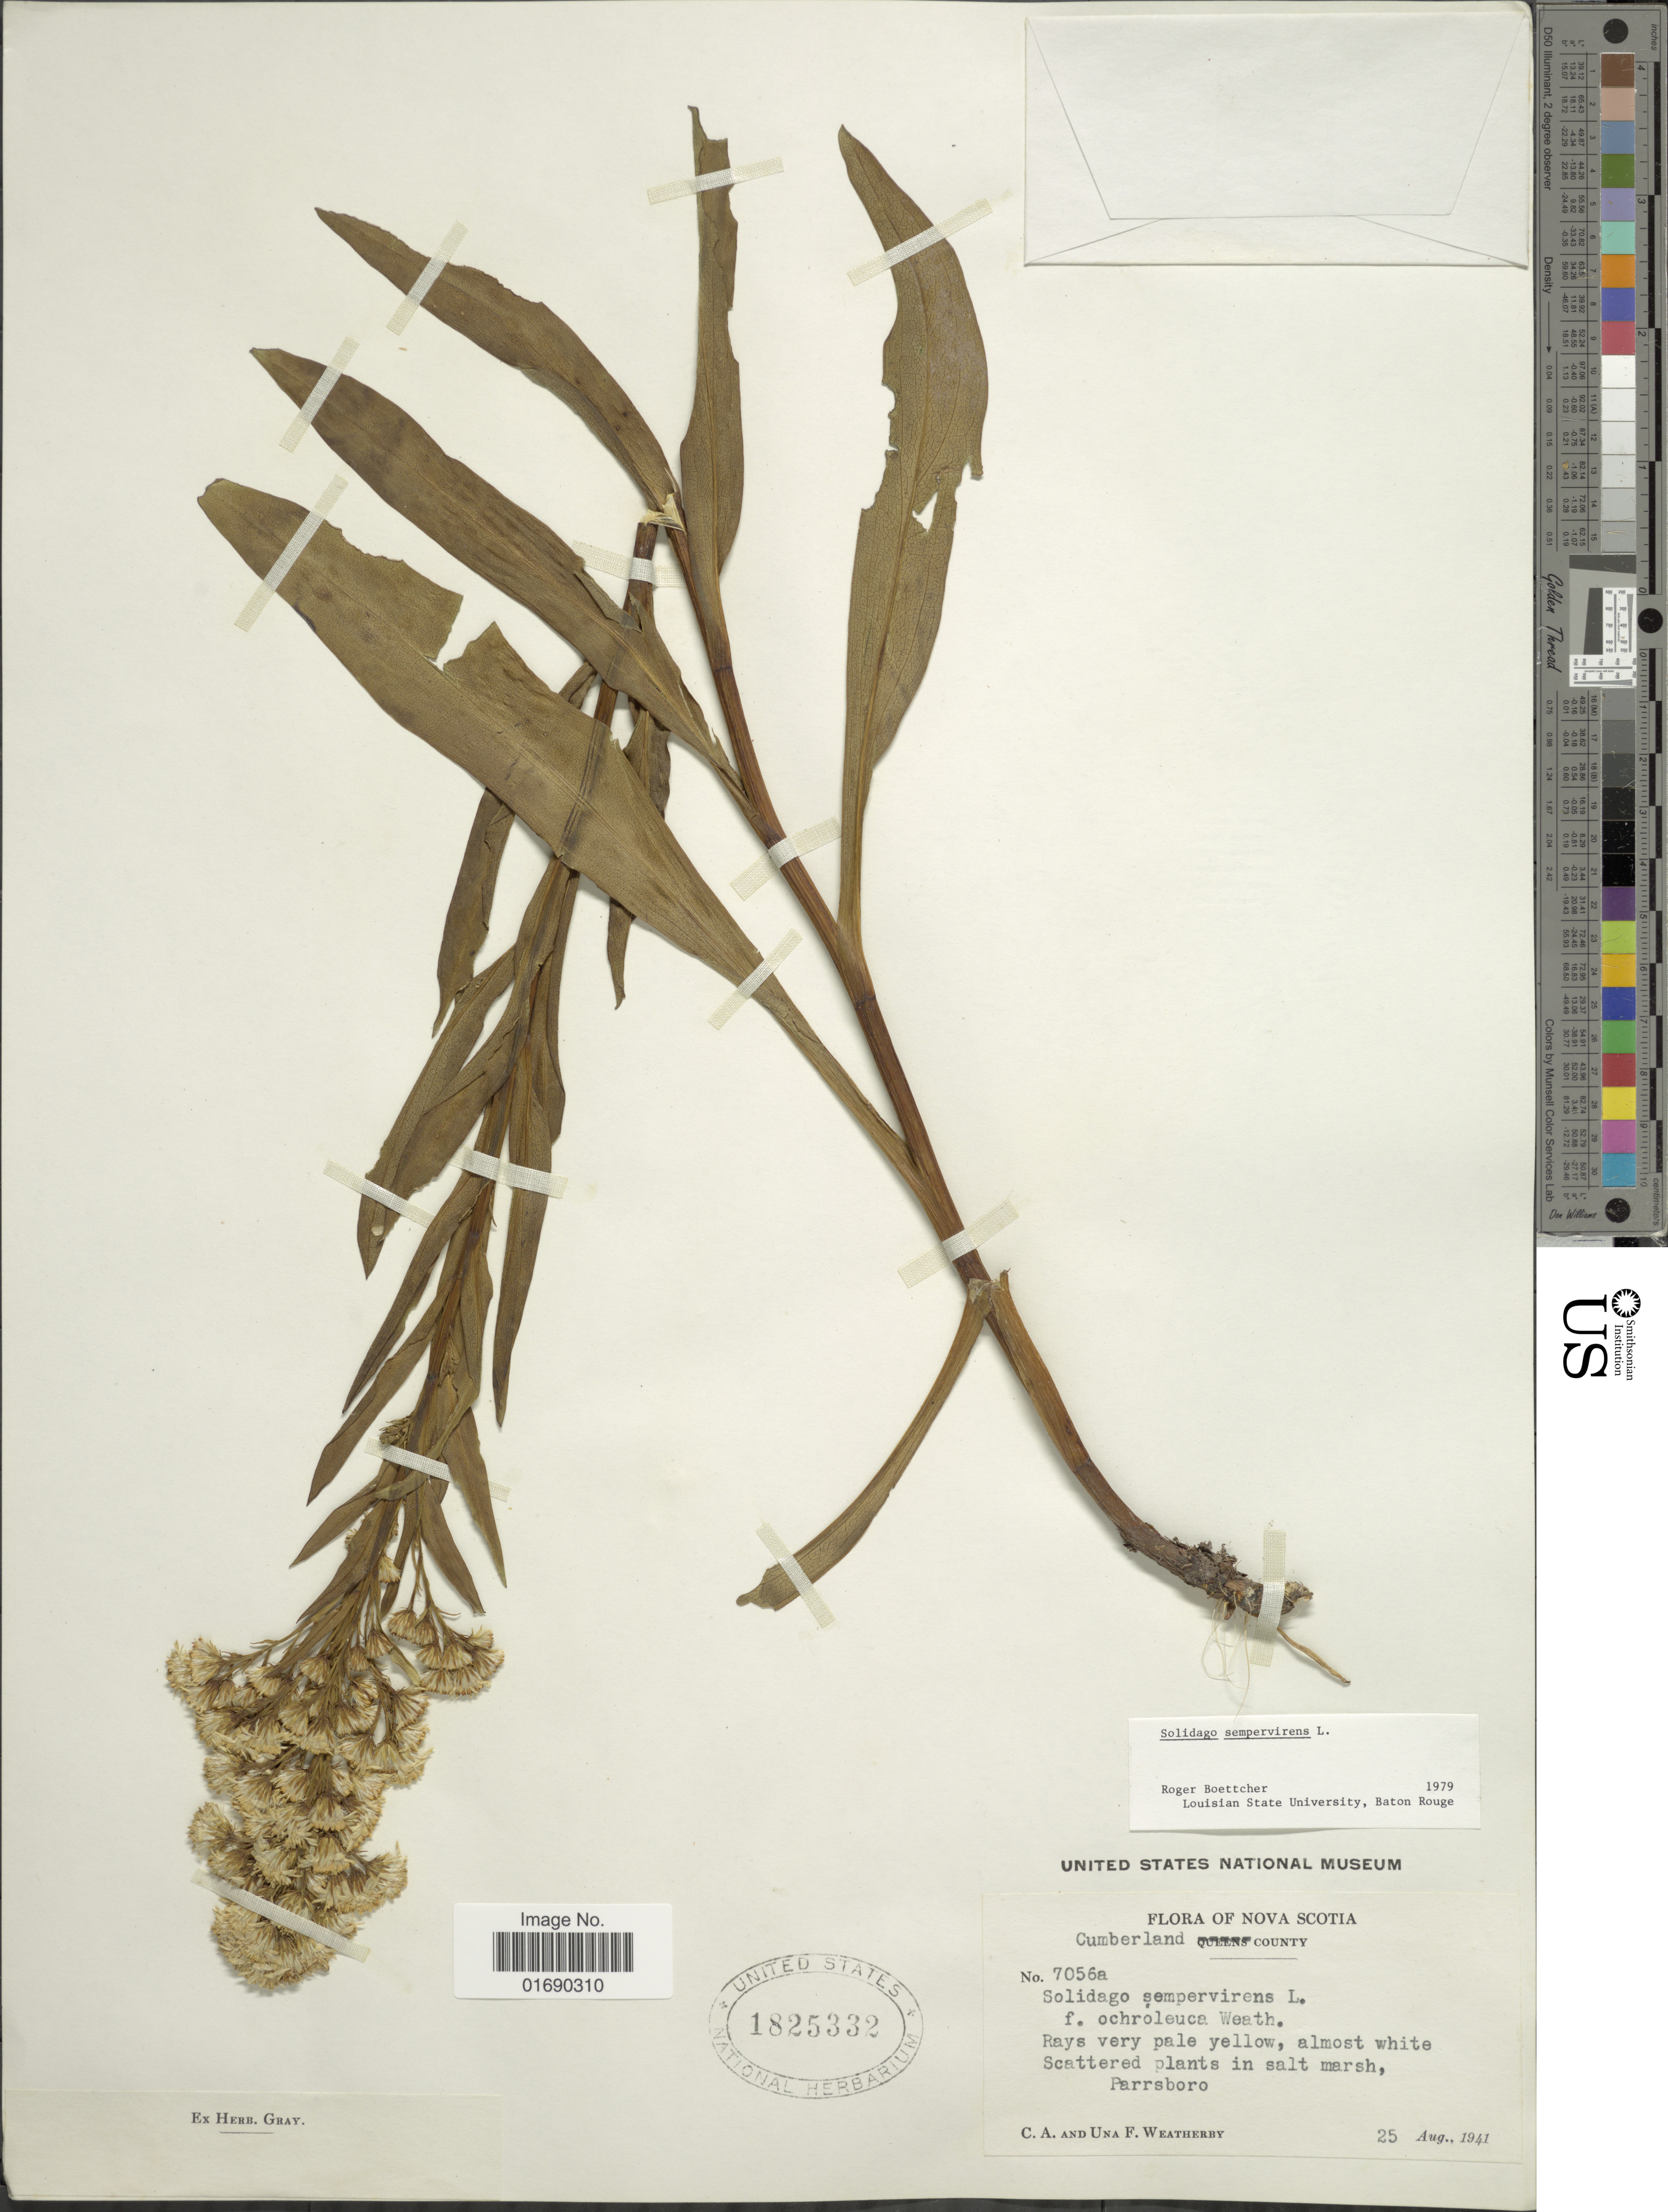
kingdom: Plantae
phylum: Tracheophyta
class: Magnoliopsida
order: Asterales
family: Asteraceae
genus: Solidago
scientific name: Solidago sempervirens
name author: L.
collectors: C. A. Weatherby & U. Weatherby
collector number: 7056a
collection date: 1941-08-25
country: Canada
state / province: Nova Scotia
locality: Cumberland County, Rays very pale yellow, almost white Scattered plants in salt marsh, Parrsboro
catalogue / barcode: US 1825332